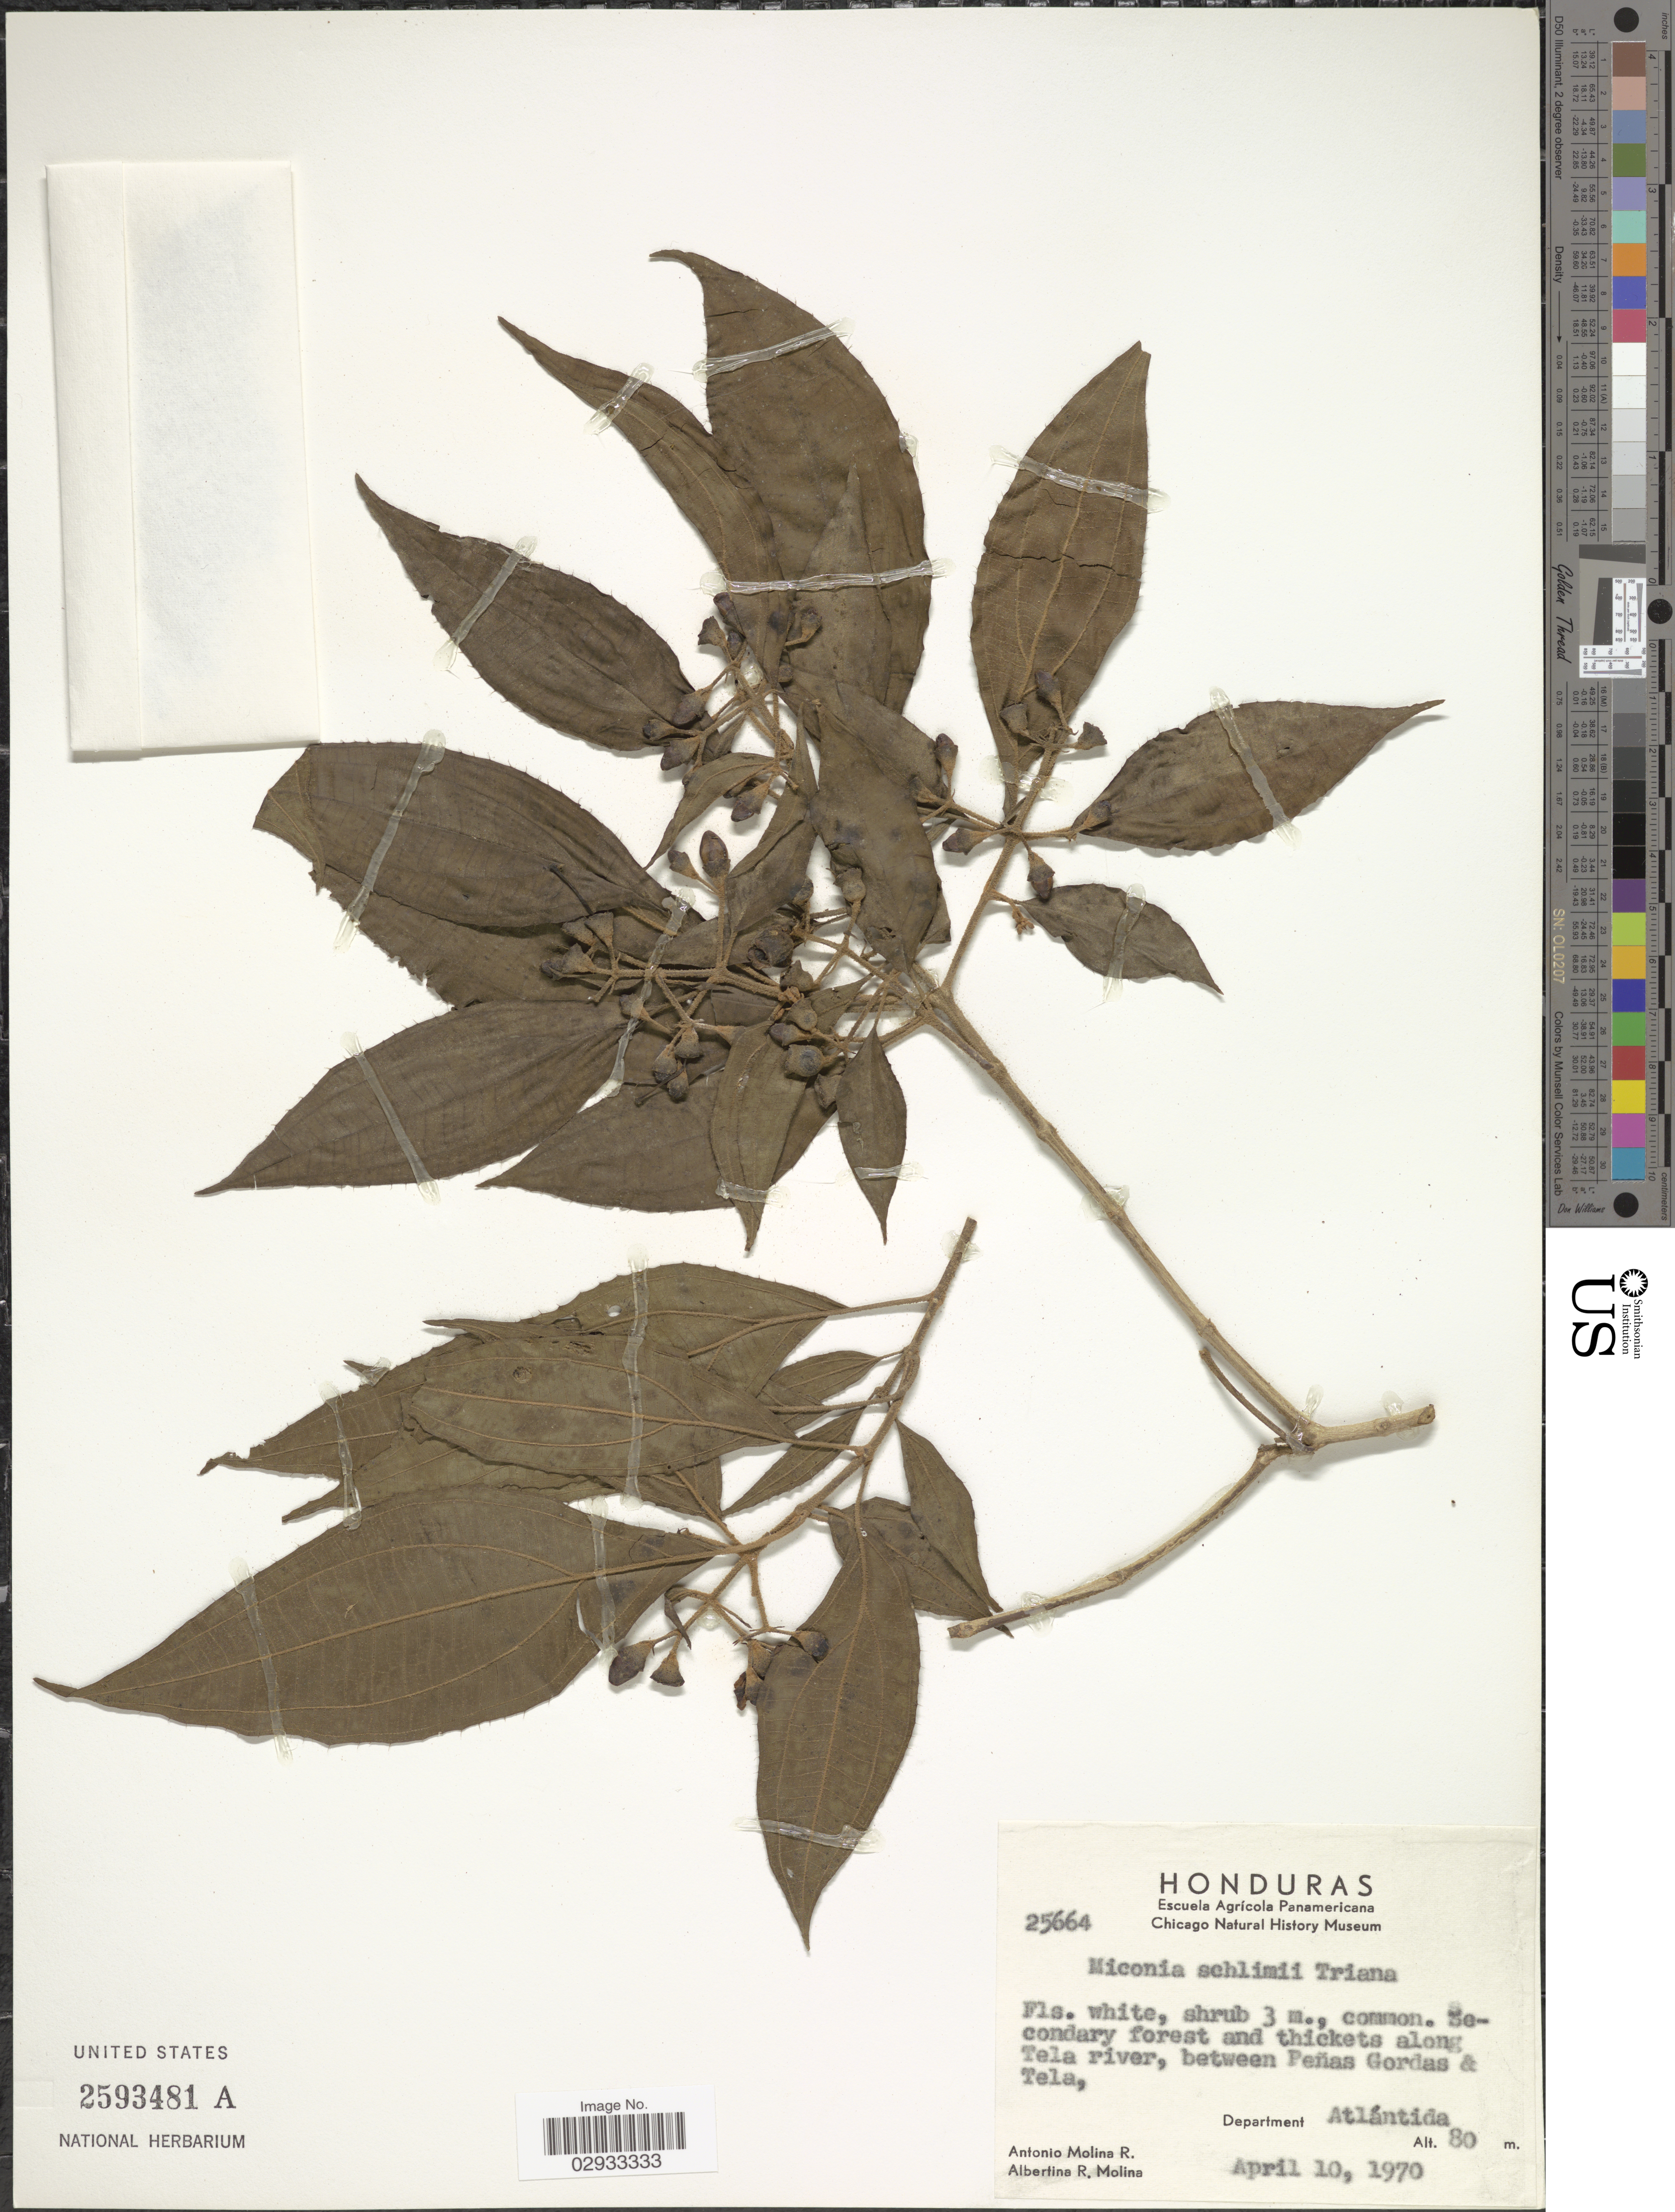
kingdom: Plantae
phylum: Tracheophyta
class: Magnoliopsida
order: Myrtales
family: Melastomataceae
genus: Miconia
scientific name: Miconia schlimii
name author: Triana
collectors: A. Molina R. & A. R. Molina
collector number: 25664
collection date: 1970-04-10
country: Honduras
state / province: Atlántida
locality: Along Tela river, between Peñas Gordas & Tela, Department Atlántida.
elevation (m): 80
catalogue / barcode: US 2593481A